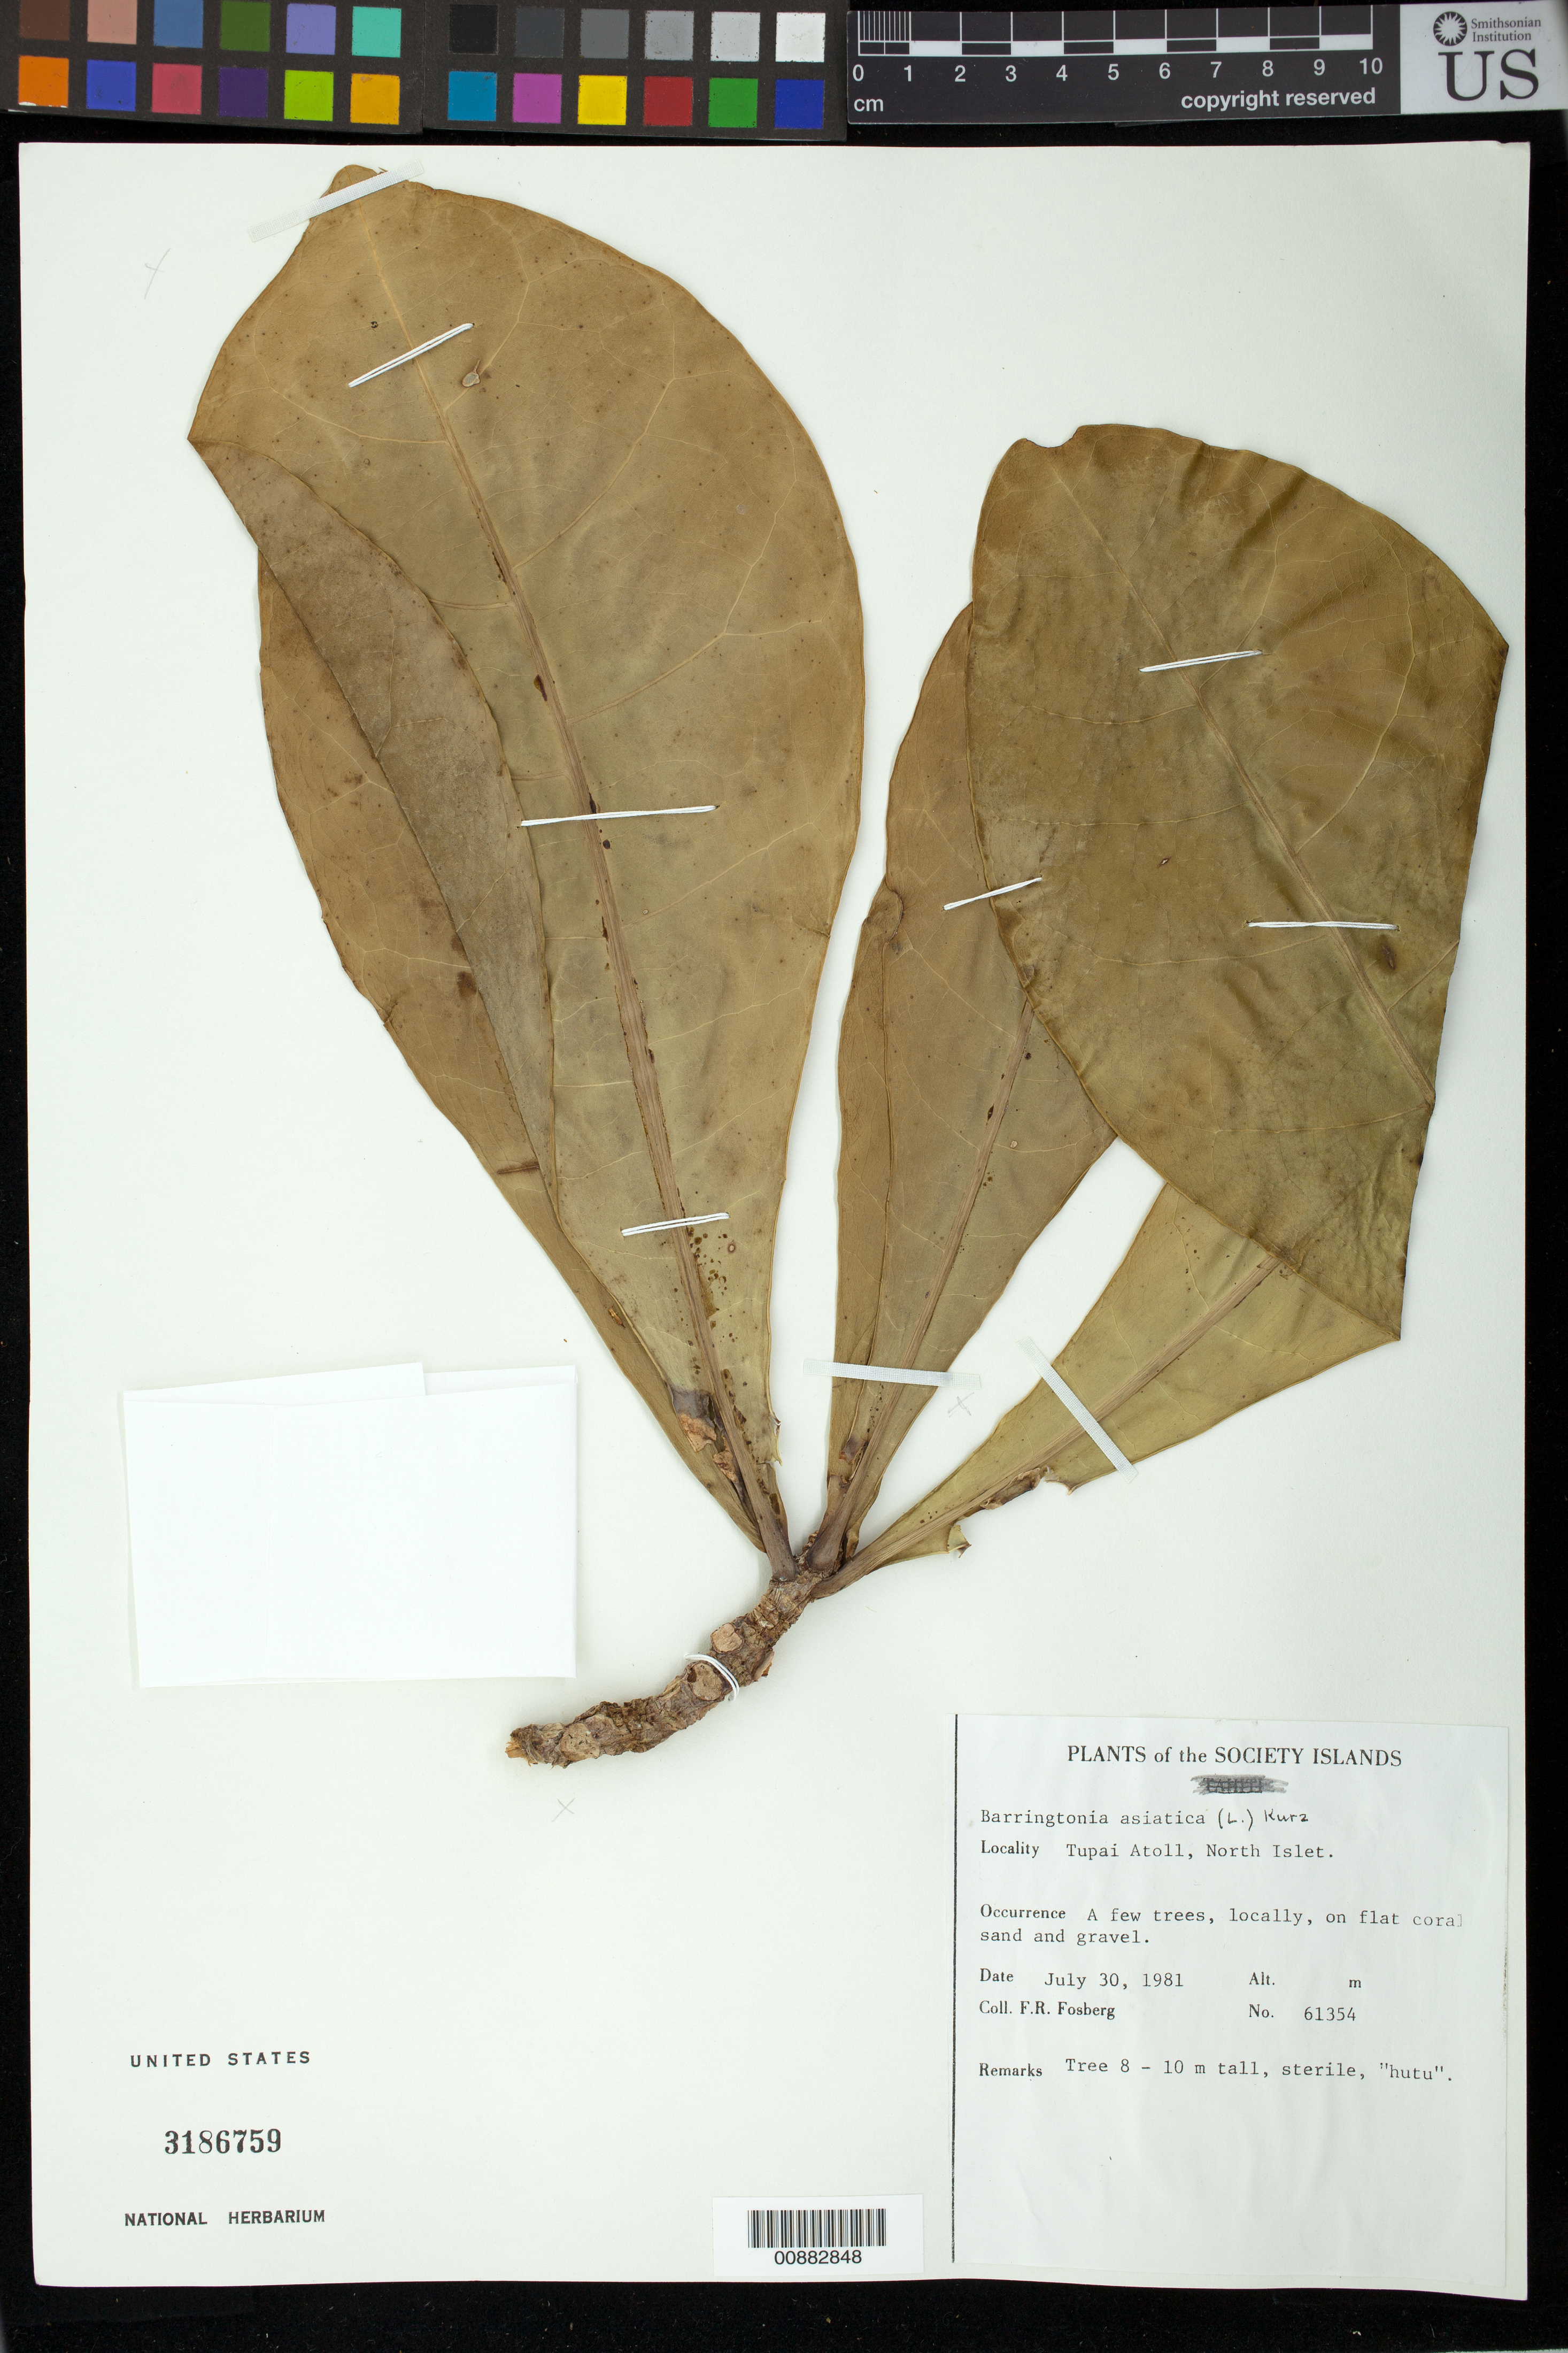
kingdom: Plantae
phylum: Tracheophyta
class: Magnoliopsida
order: Ericales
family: Lecythidaceae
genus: Barringtonia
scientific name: Barringtonia asiatica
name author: (L.) Kurz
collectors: F. R. Fosberg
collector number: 61354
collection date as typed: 30 Jul 1981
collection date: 1981-07-30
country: French Polynesia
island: Tupai Atoll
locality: North Islet.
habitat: A few trees locally on flat coral sand and gravel.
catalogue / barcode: US 3186759